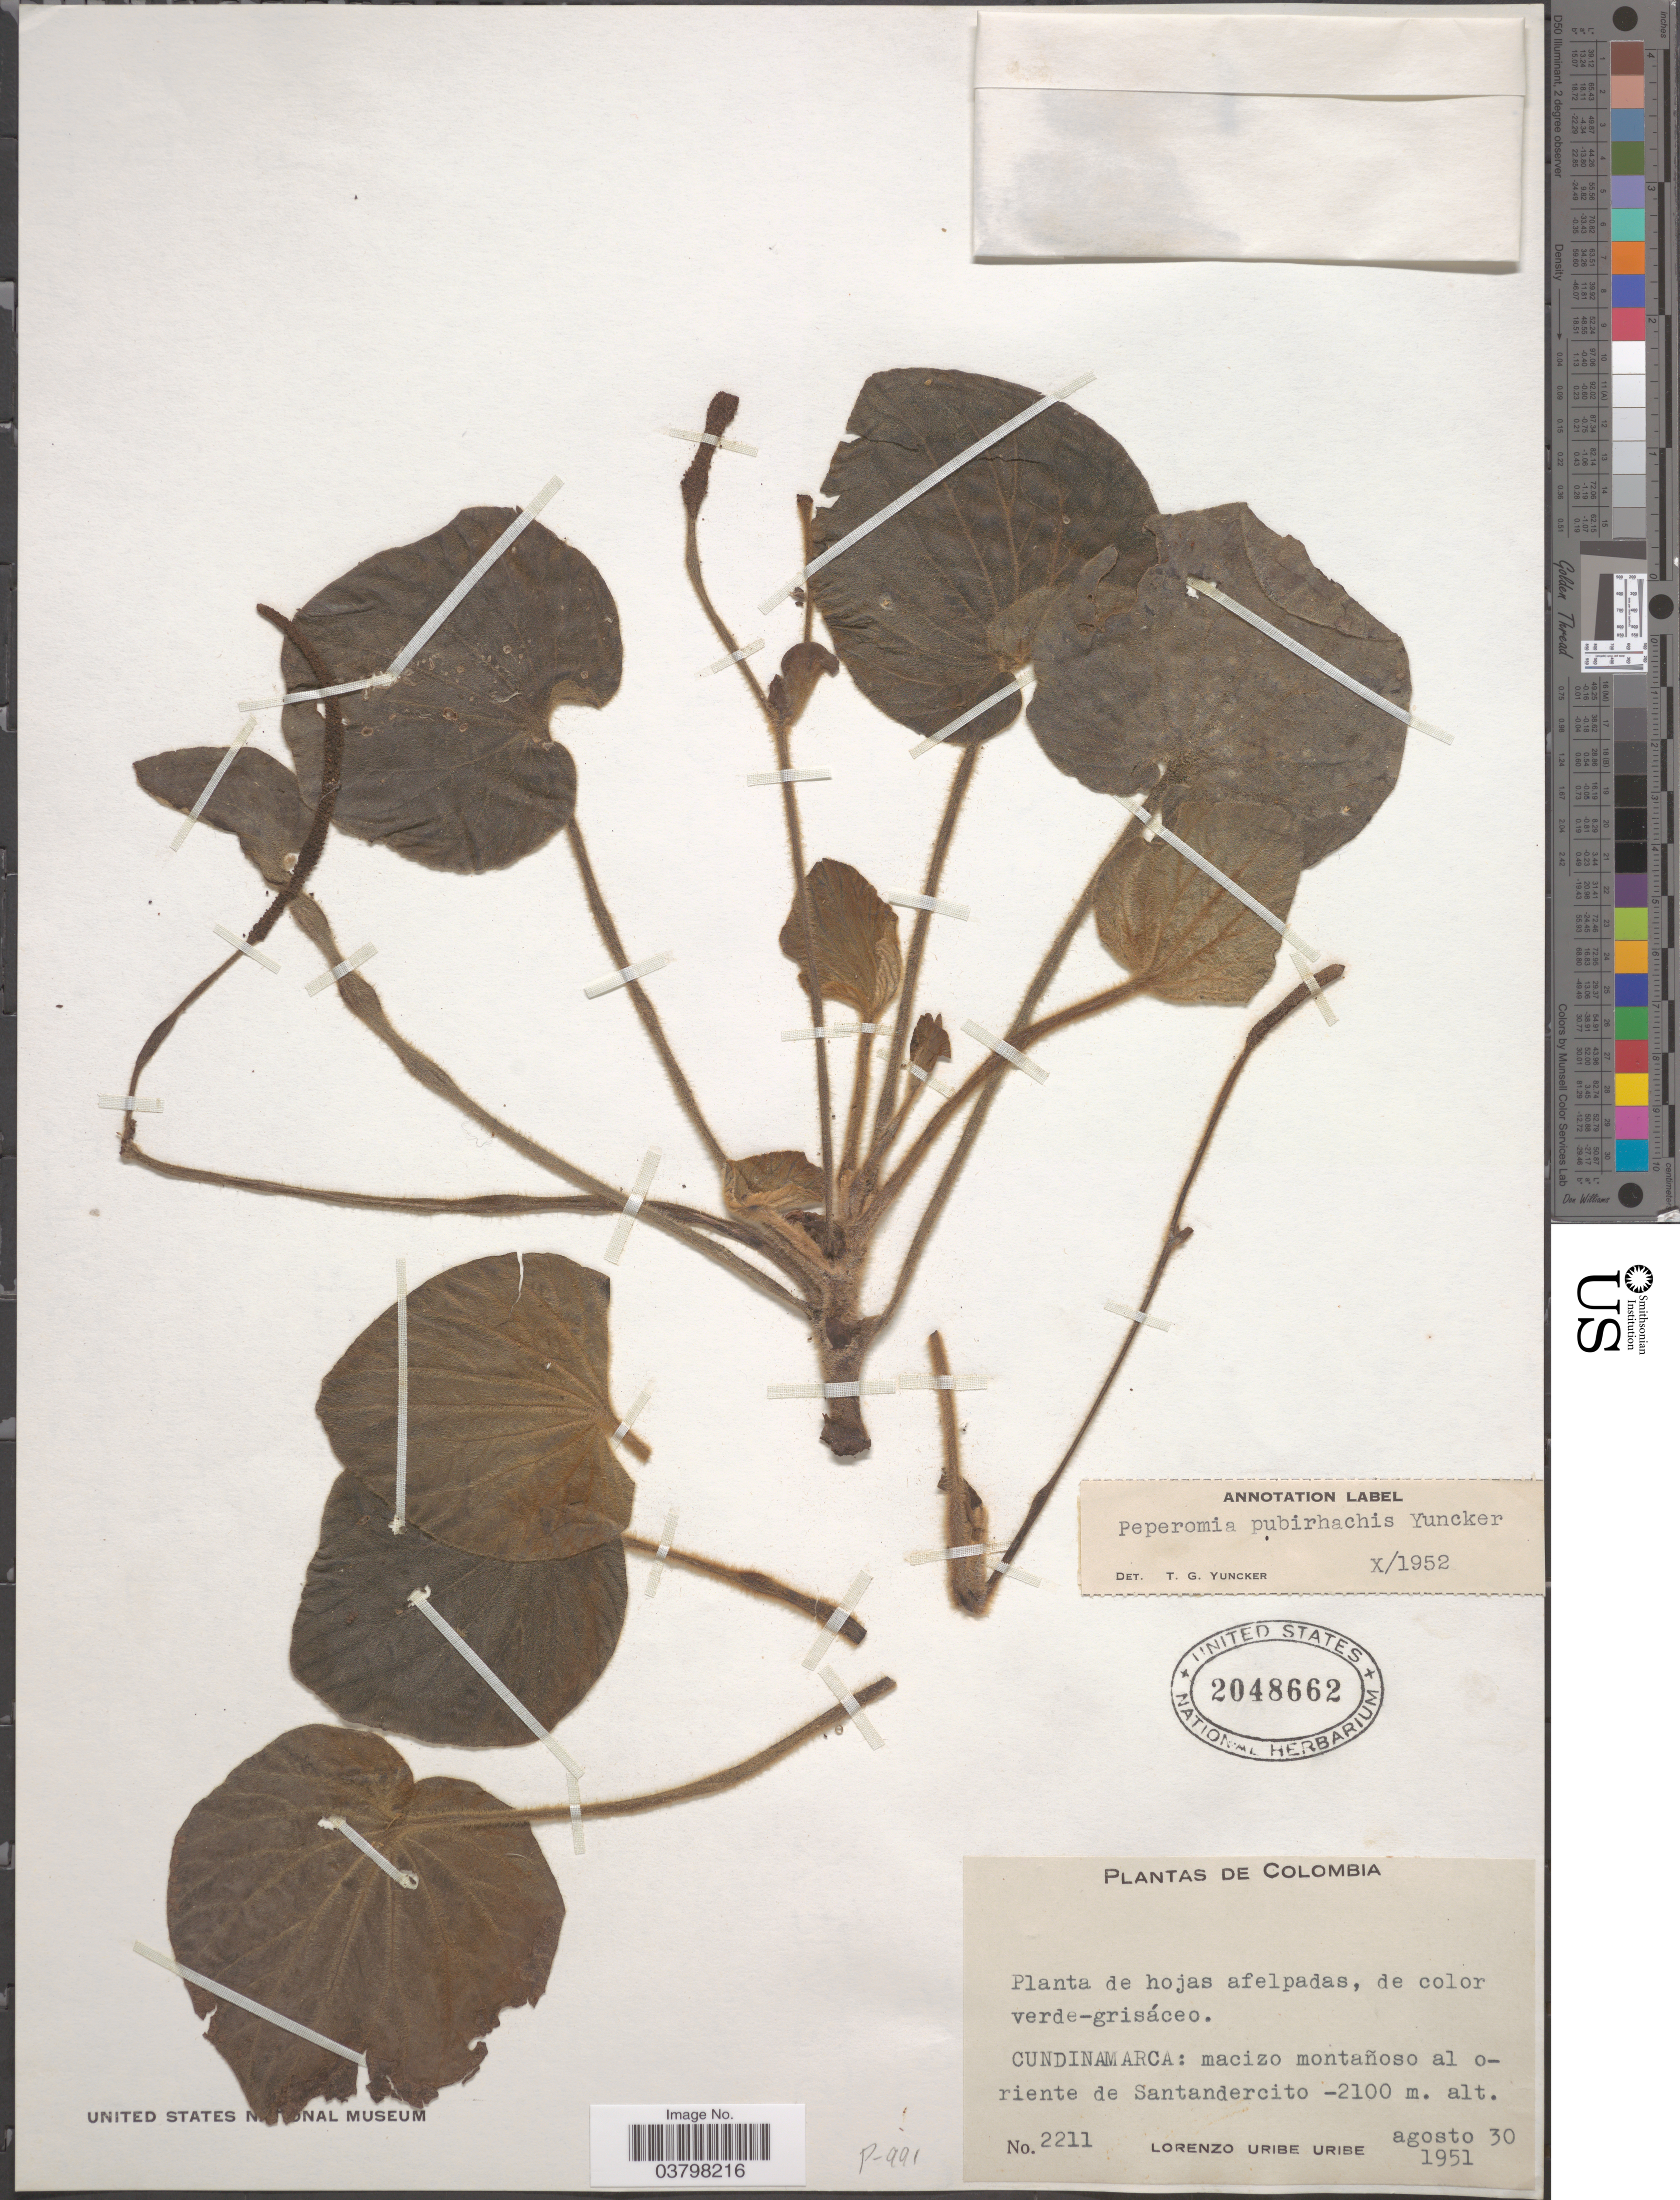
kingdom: Plantae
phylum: Tracheophyta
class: Magnoliopsida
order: Piperales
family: Piperaceae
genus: Peperomia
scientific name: Peperomia pubirhachis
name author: Yunck. in Trel. & Yunck.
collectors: L. Uribe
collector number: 2211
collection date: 1951-08-30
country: Colombia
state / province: Cundinamarca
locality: Macizo montañoso al oriente de Santandercito.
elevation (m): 2100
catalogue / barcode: US 2048662